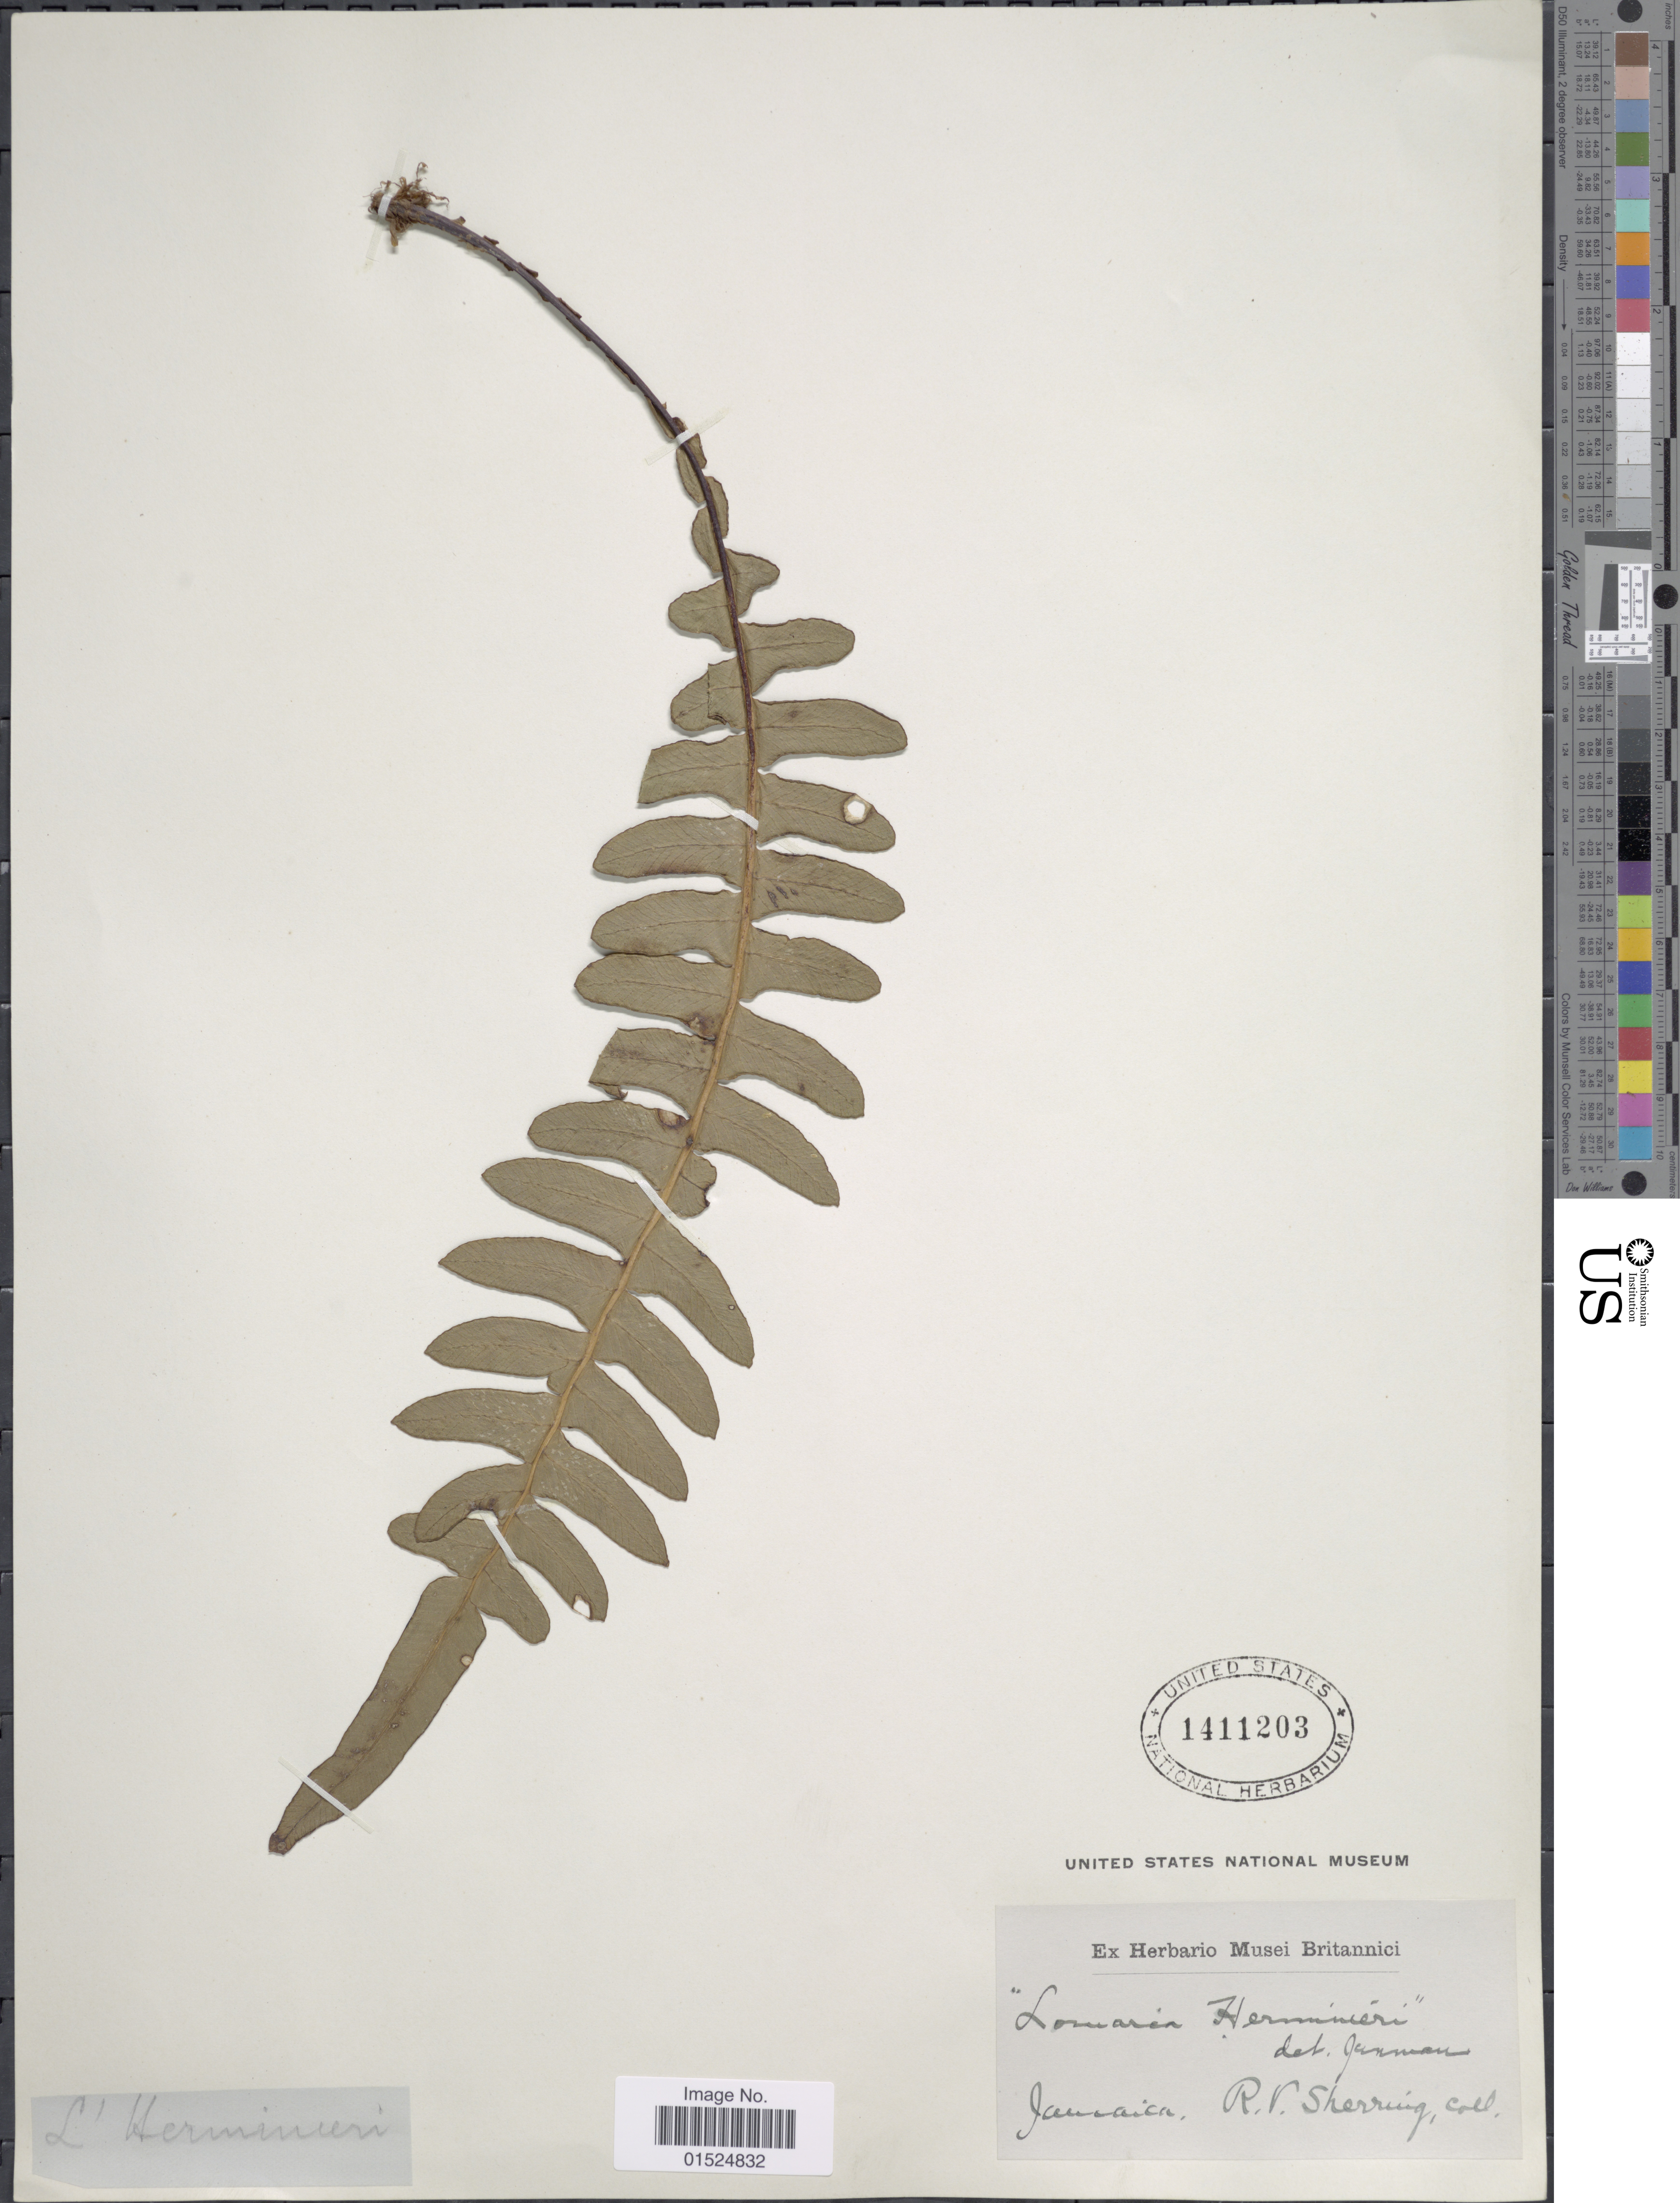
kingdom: Plantae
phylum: Tracheophyta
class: Polypodiopsida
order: Polypodiales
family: Blechnaceae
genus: Blechnum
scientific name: Blechnum jamaicense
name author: (Broadh.) C. Chr.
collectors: R. Sherring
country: Jamaica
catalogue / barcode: US 1411203